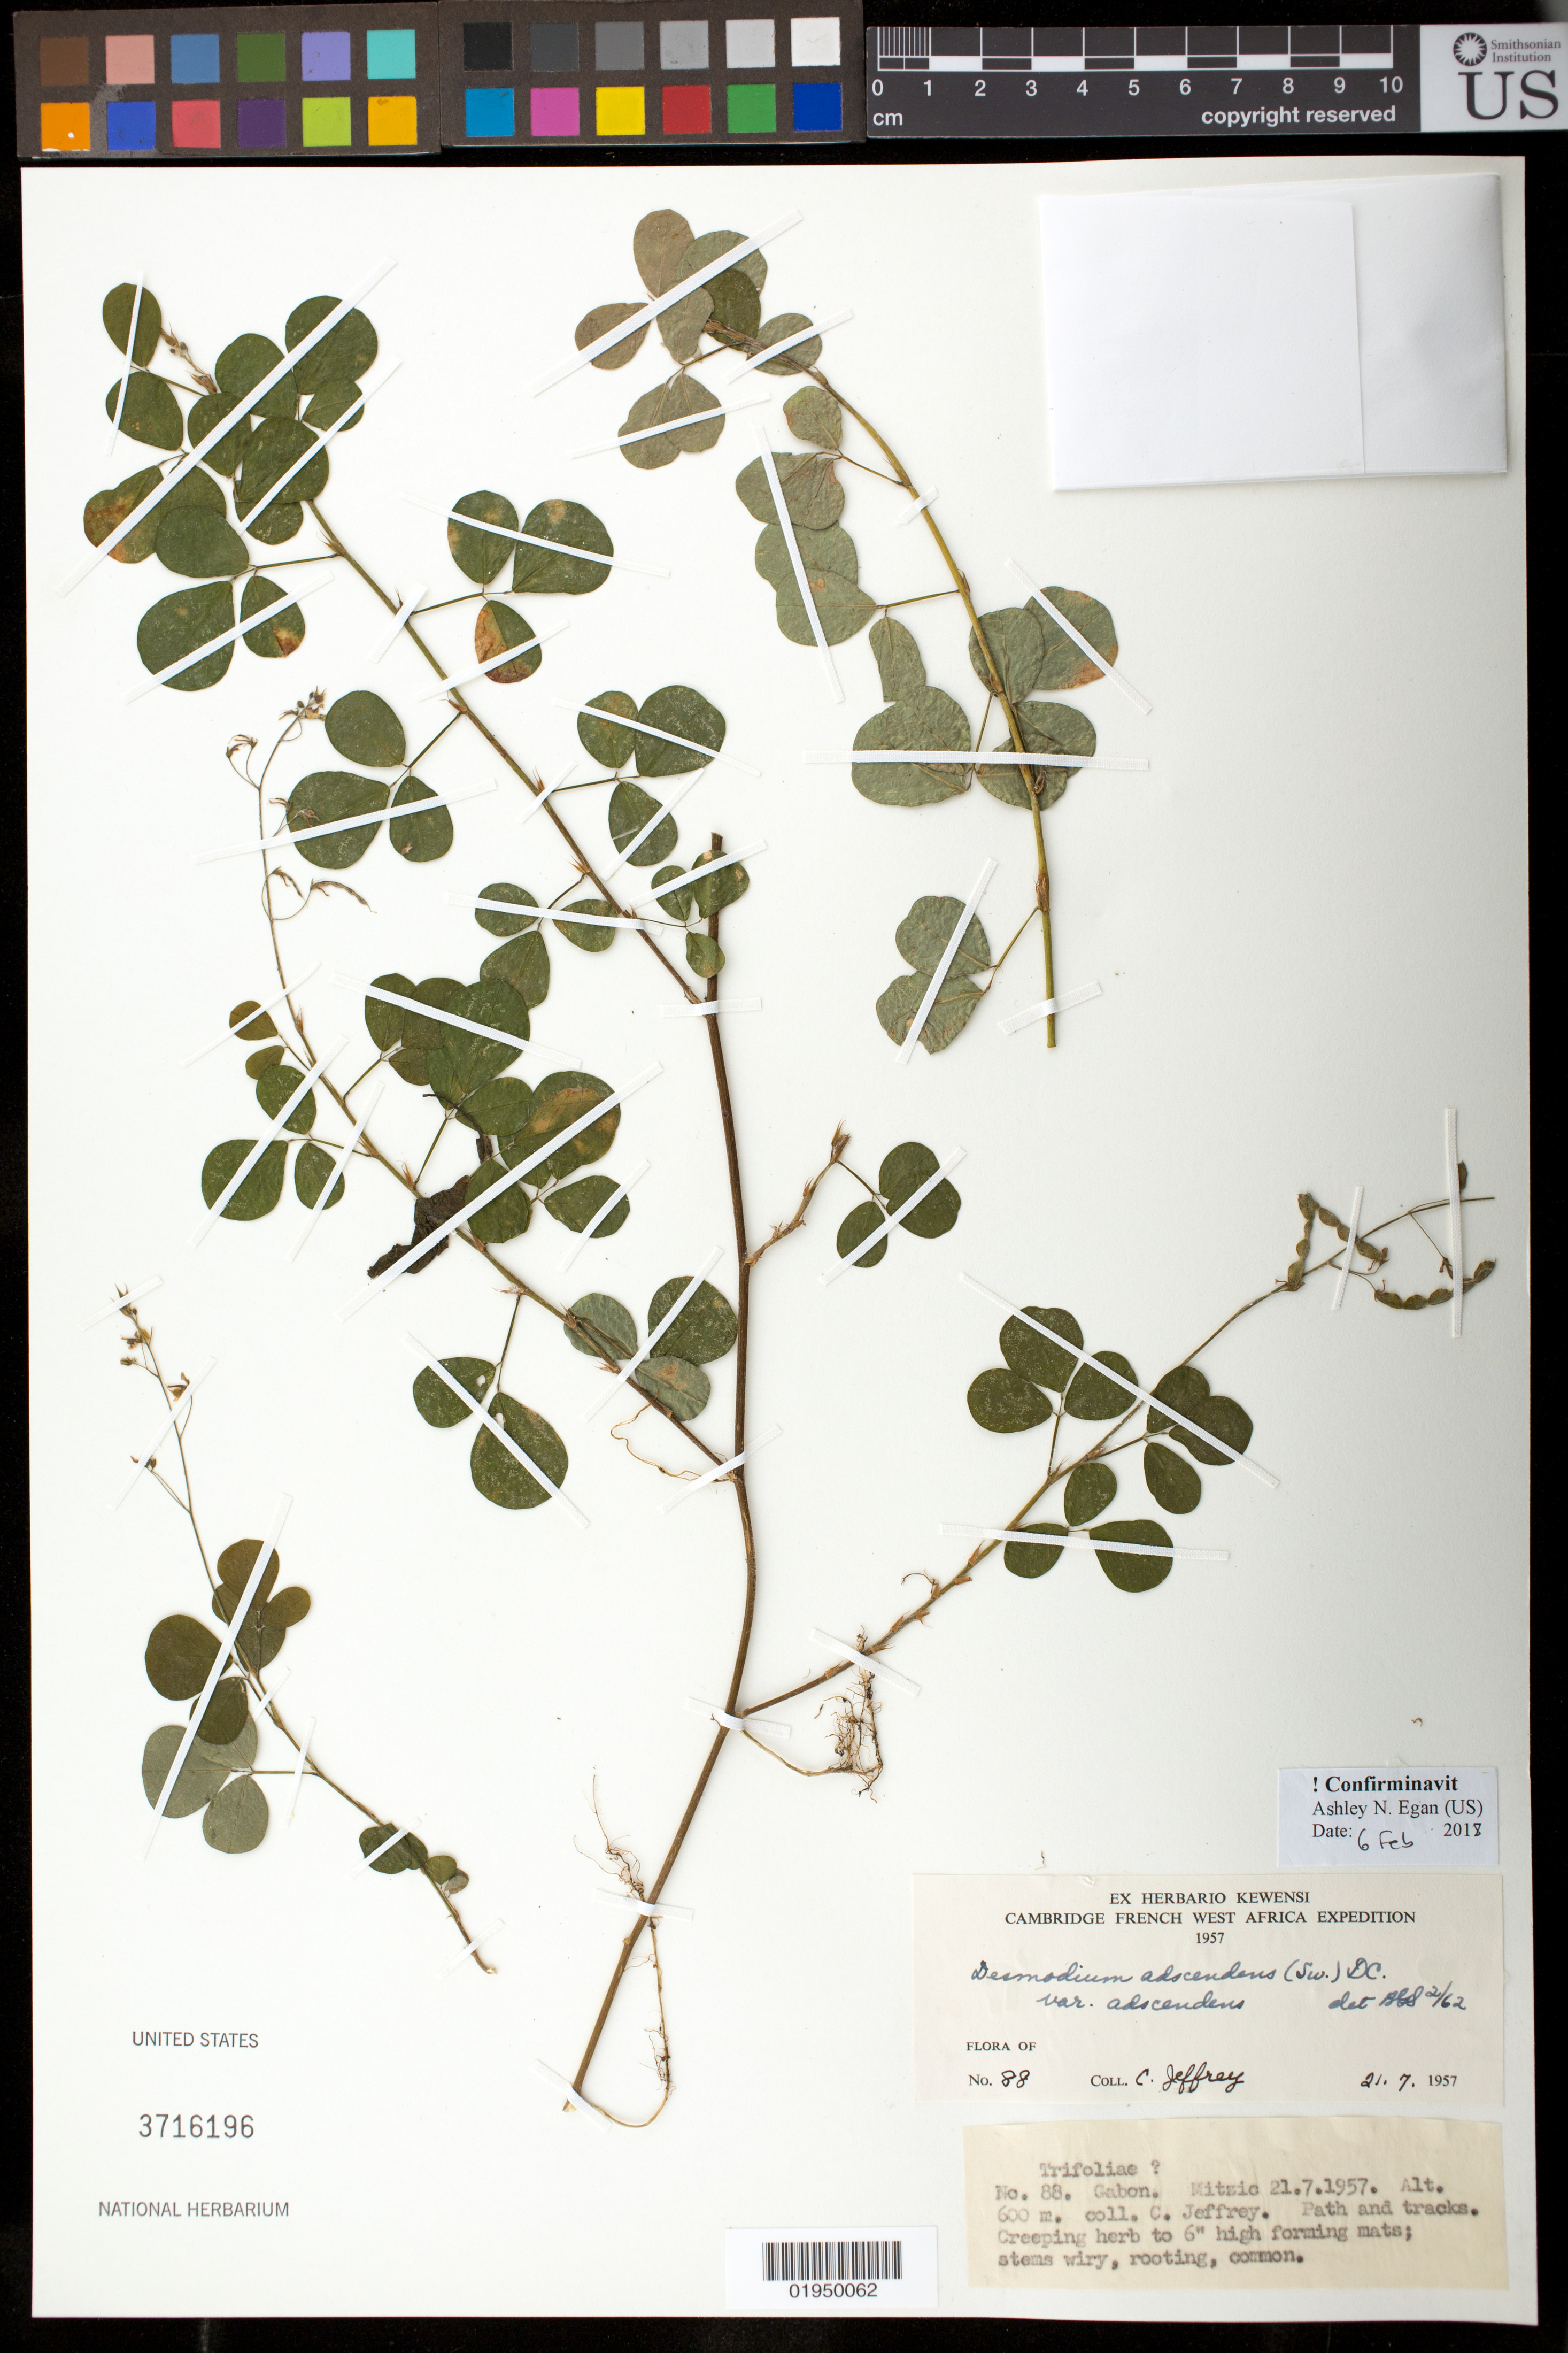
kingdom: Plantae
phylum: Tracheophyta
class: Magnoliopsida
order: Fabales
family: Fabaceae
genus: Grona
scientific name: Grona adscendens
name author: (Sw.) H. Ohashi & K. Ohashi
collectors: C. Jeffrey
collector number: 88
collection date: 1957-07-21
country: Gabon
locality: Mitzic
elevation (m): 600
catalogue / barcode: US 3716196